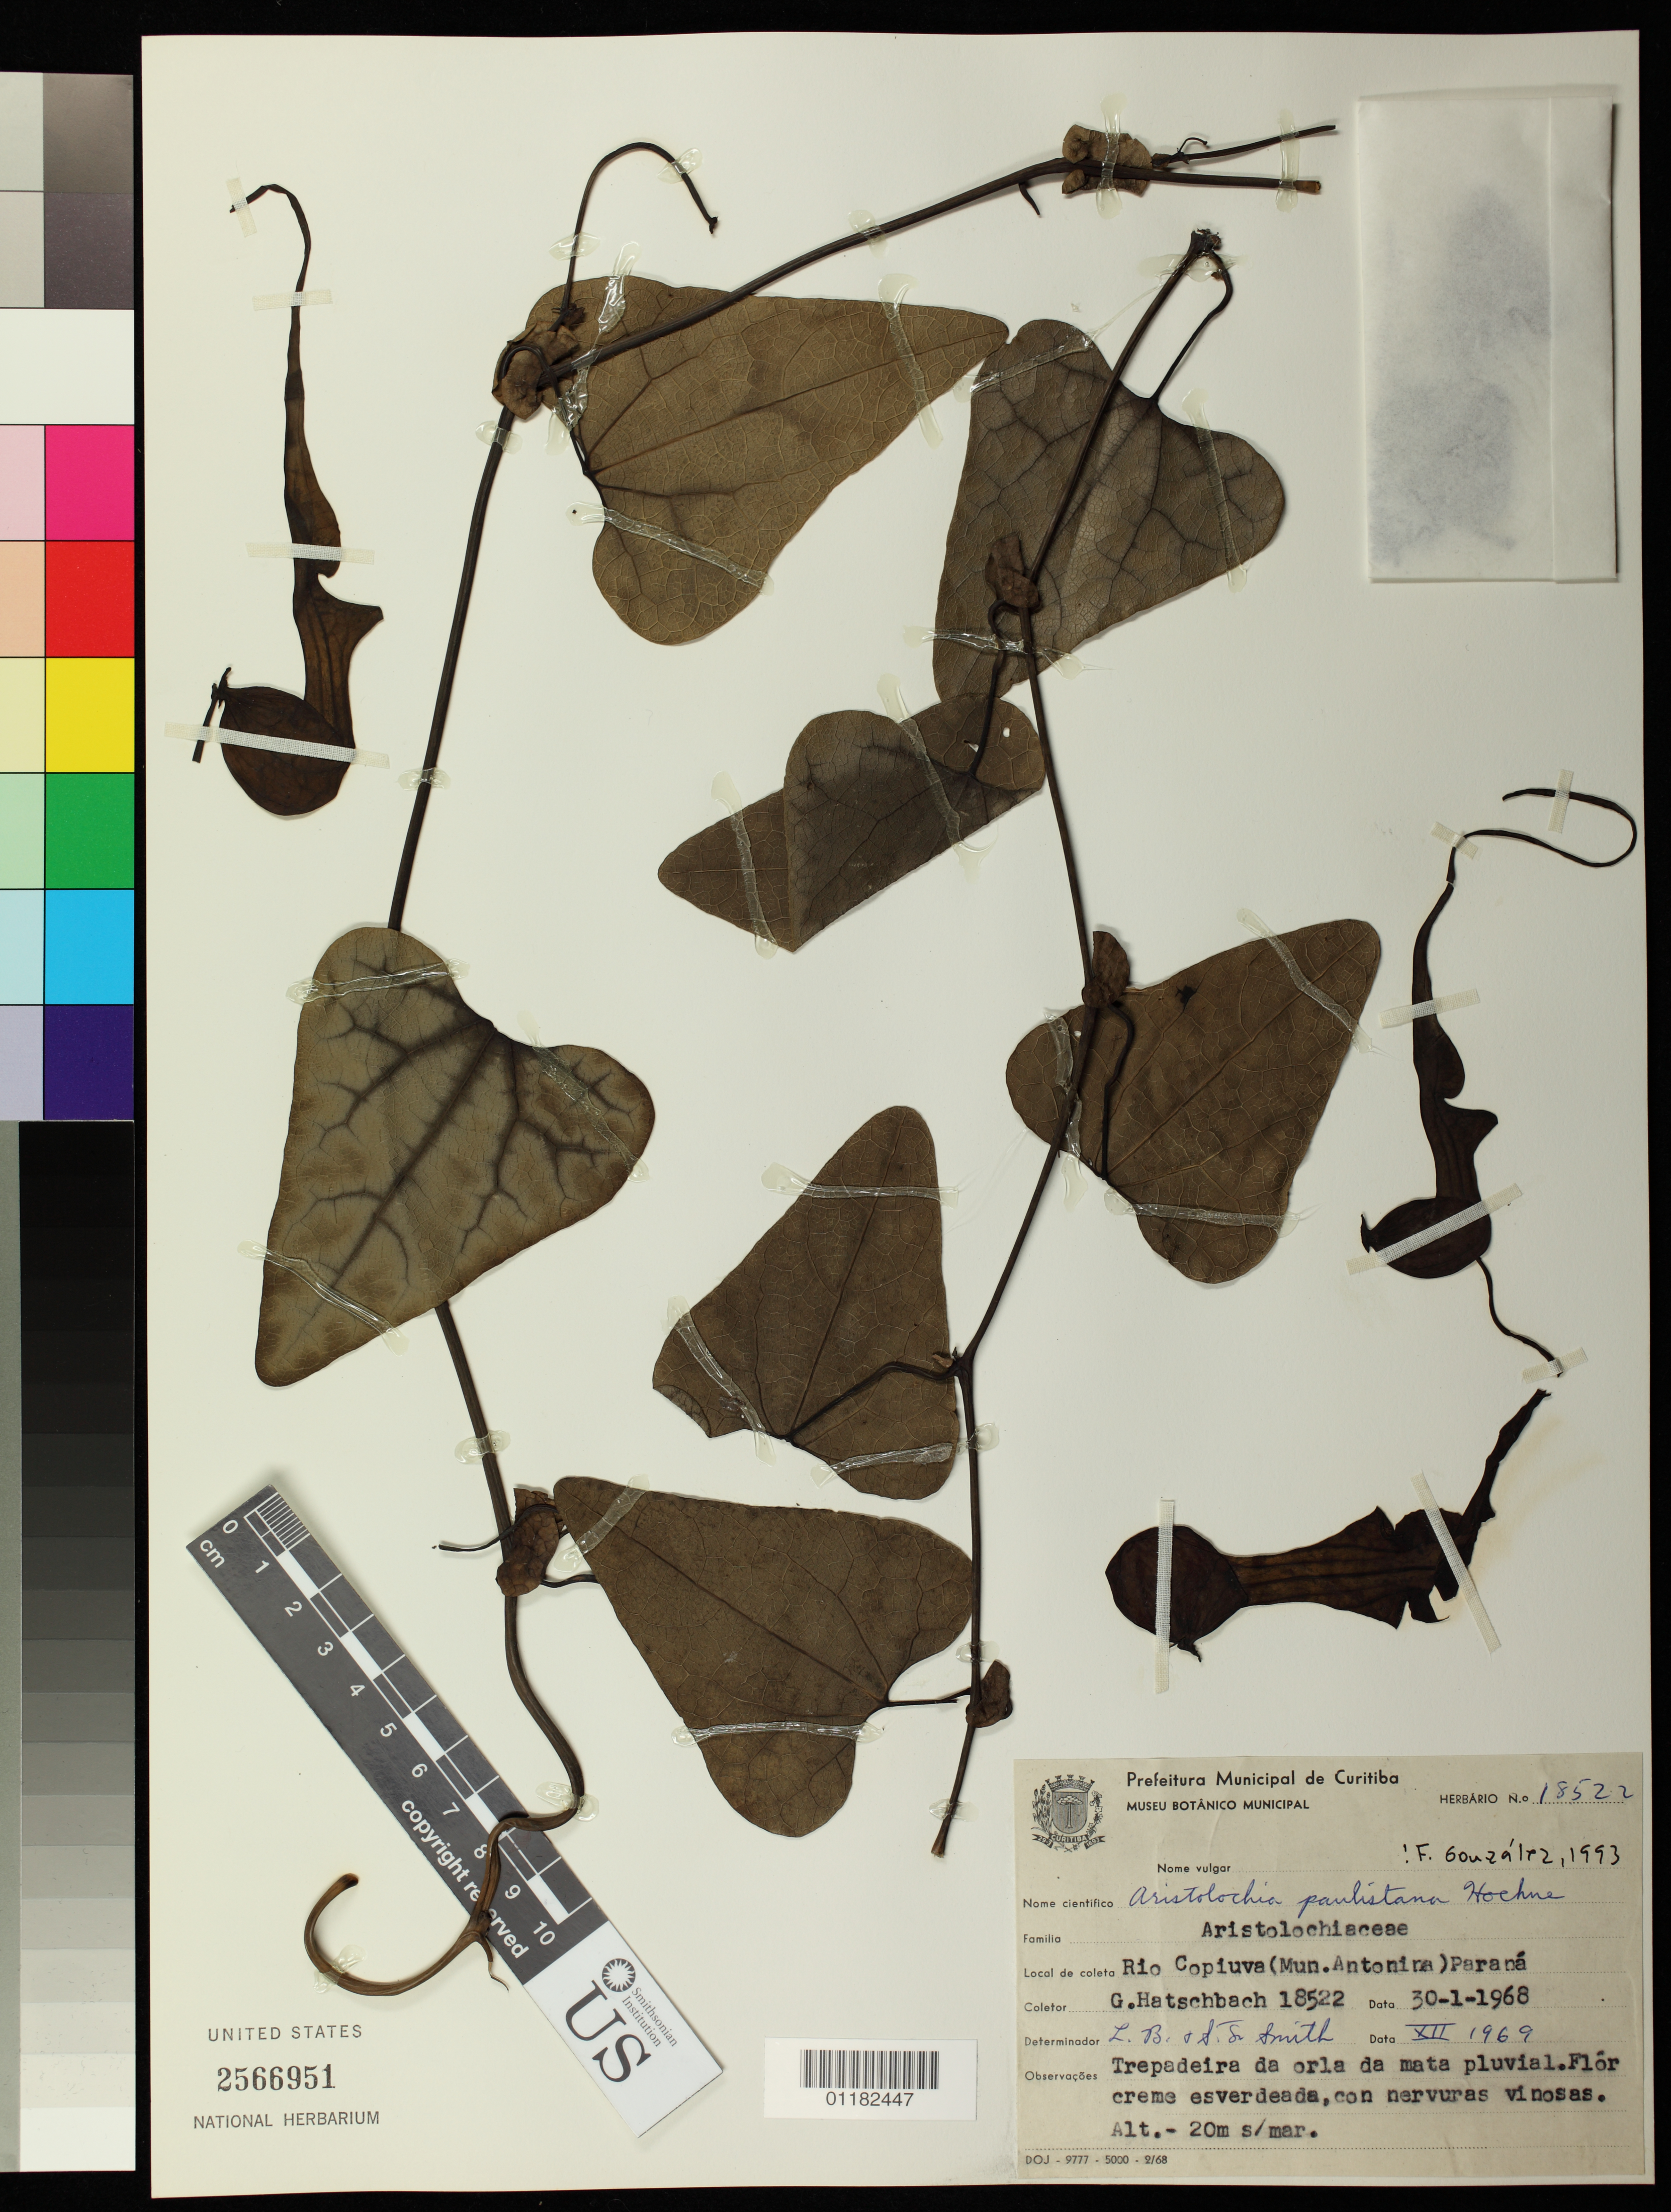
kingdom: Plantae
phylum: Tracheophyta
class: Magnoliopsida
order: Piperales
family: Aristolochiaceae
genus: Aristolochia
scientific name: Aristolochia paulistana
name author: Hoehne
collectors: G. Hatschbach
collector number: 18522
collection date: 1968-01-30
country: Brazil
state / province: Paraná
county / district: Antonira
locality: Rio Copiuva. Municipality Antonira.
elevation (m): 20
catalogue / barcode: US 2566951